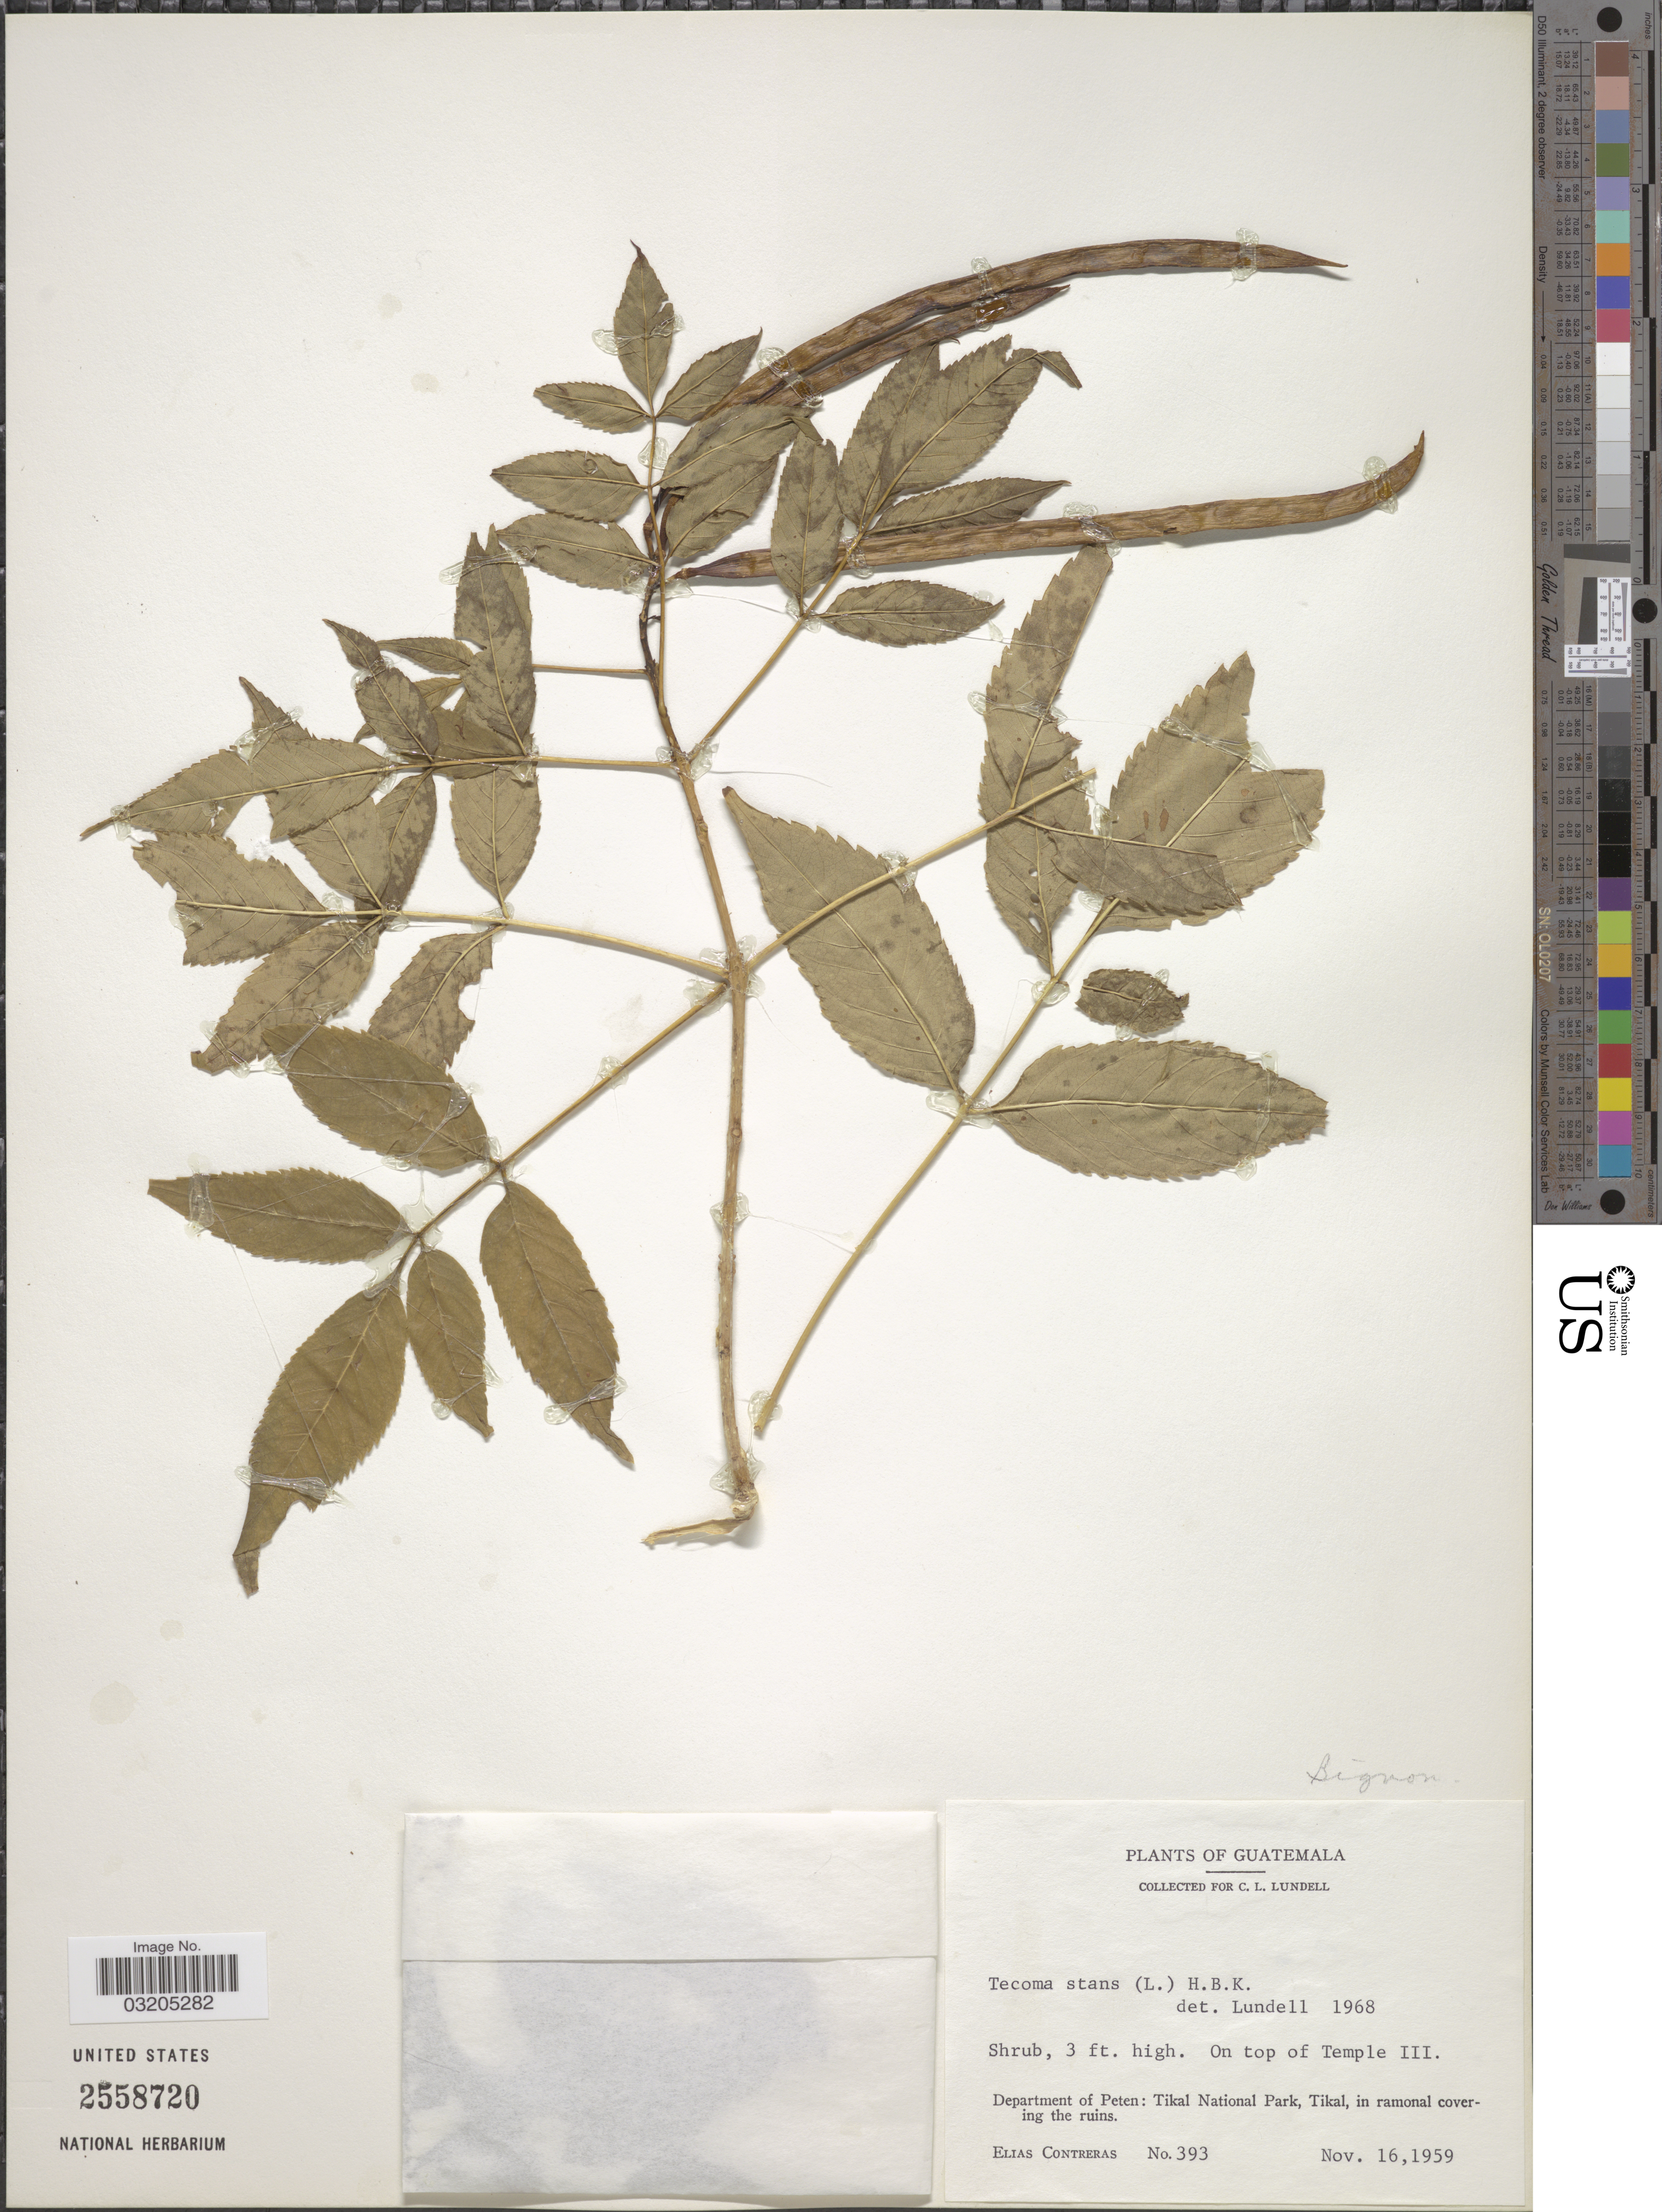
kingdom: Plantae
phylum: Tracheophyta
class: Magnoliopsida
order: Lamiales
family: Bignoniaceae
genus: Tecoma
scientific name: Tecoma stans var. stans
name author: (L.) Juss. ex Kunth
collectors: E. Contreras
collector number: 393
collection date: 1959-11-16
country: Guatemala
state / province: El Petén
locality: On top of Temple III. Department of Peten: Tikal National Park, Tikal.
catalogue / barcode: US 2558720